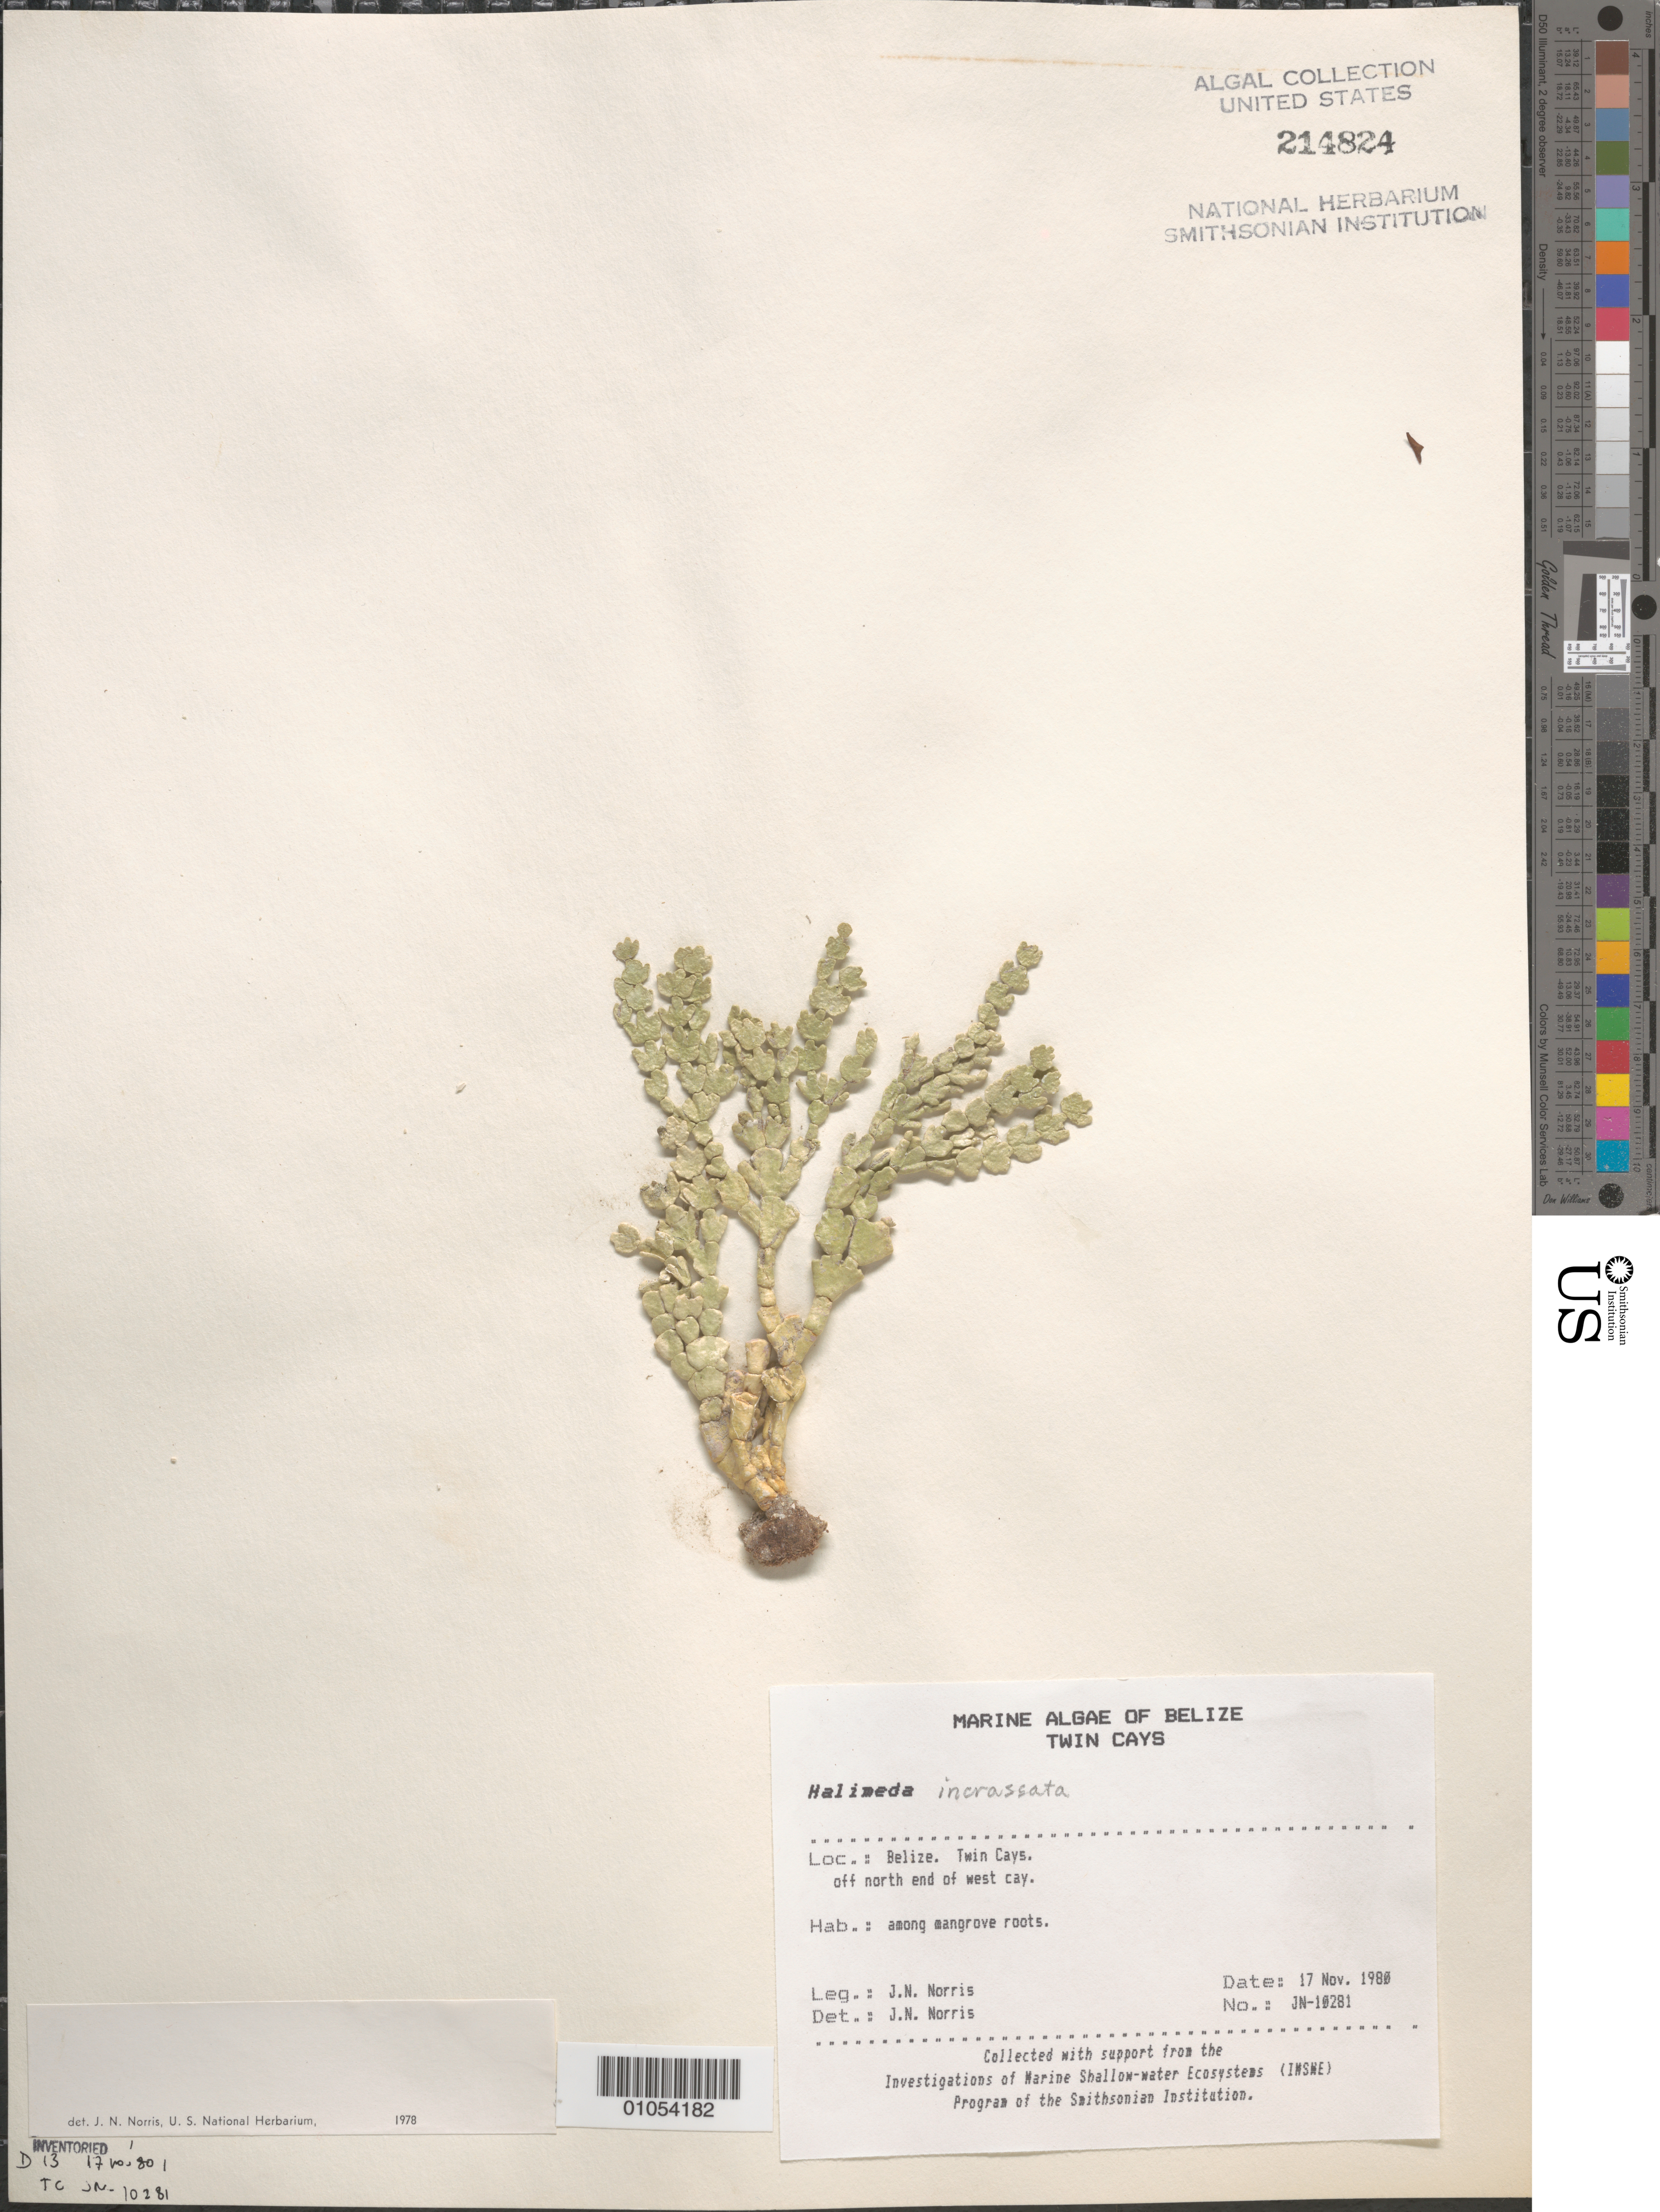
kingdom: Plantae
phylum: Chlorophyta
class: Ulvophyceae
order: Bryopsidales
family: Halimedaceae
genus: Halimeda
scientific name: Halimeda incrassata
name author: (J. Ellis) J.V.Lamouroux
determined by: Norris, James N.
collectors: J. N. Norris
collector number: JN-10281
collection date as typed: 17 Nov 1980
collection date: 1980-11-17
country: Belize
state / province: Stann Creek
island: West Cay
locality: Off north end of West Cay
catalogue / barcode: US 214824